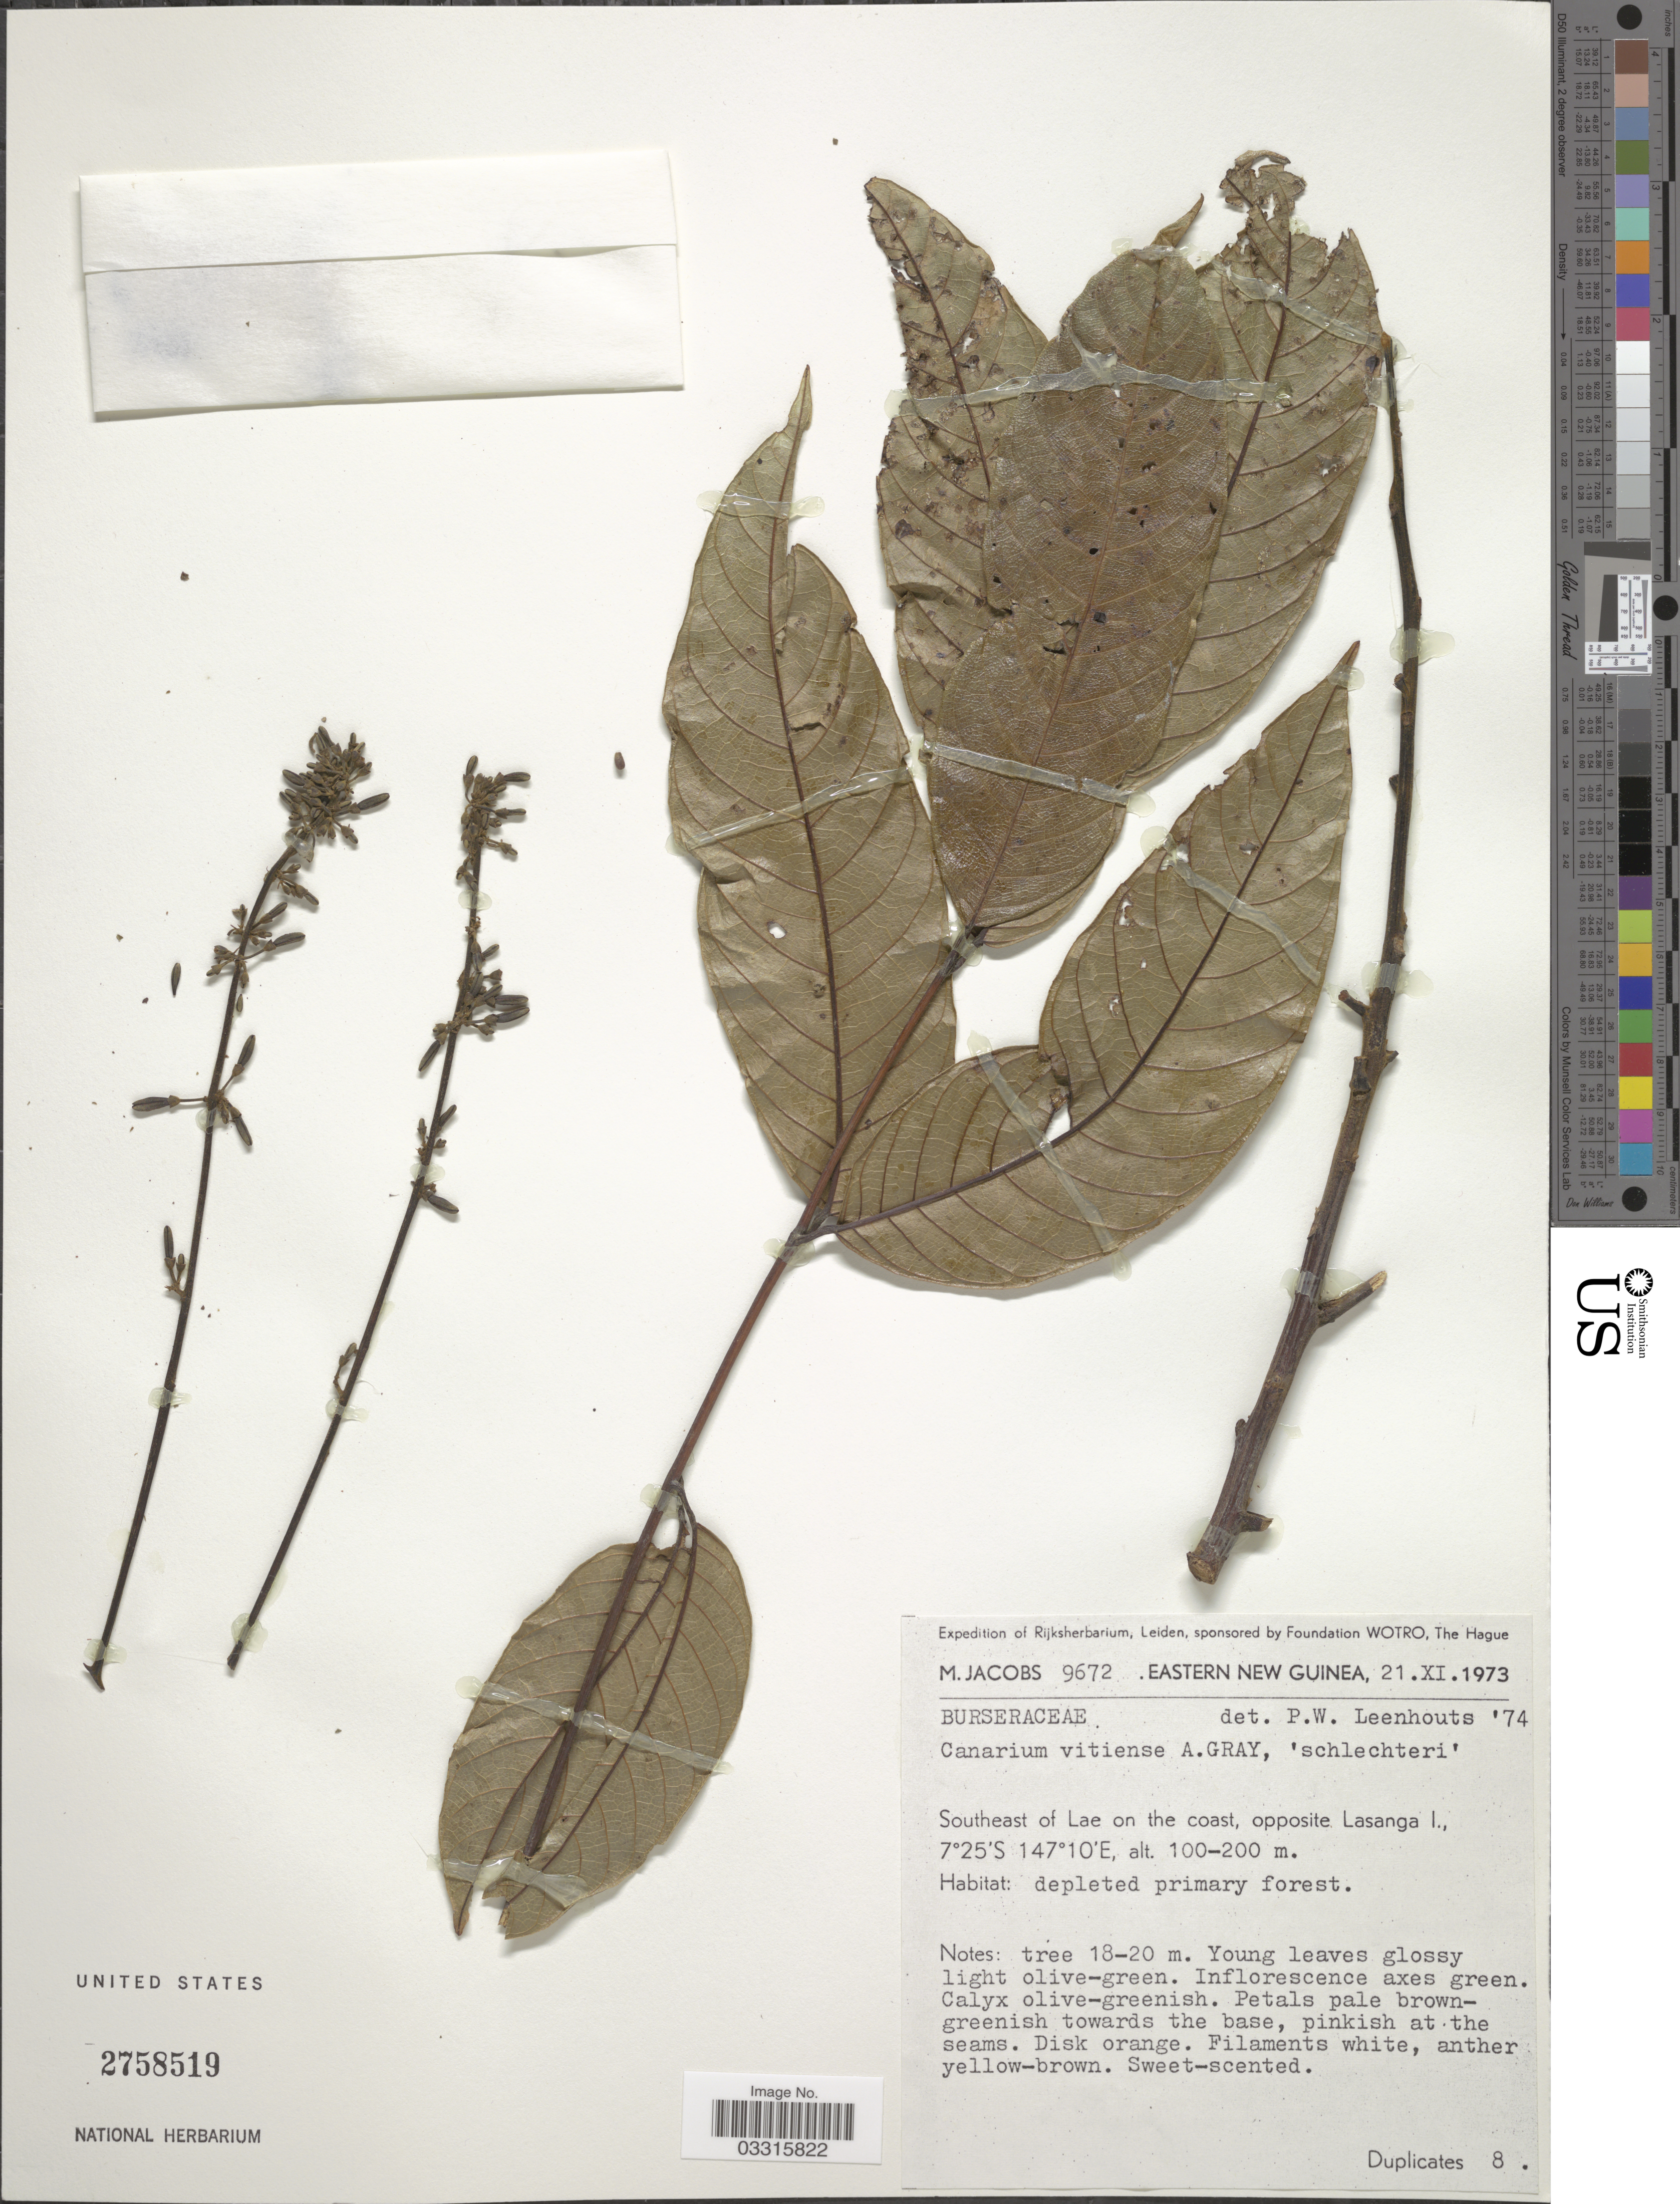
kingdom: Plantae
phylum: Tracheophyta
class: Magnoliopsida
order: Sapindales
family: Burseraceae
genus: Canarium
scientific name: Canarium vitiense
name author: A. Gray in Wilkes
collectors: M. Jacobs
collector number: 9672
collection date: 1973-11-21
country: Papua New Guinea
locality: Eastern New Guinea. Southeast of Lae on the coast, opposite Lasanga I.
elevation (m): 100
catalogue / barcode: US 2758519